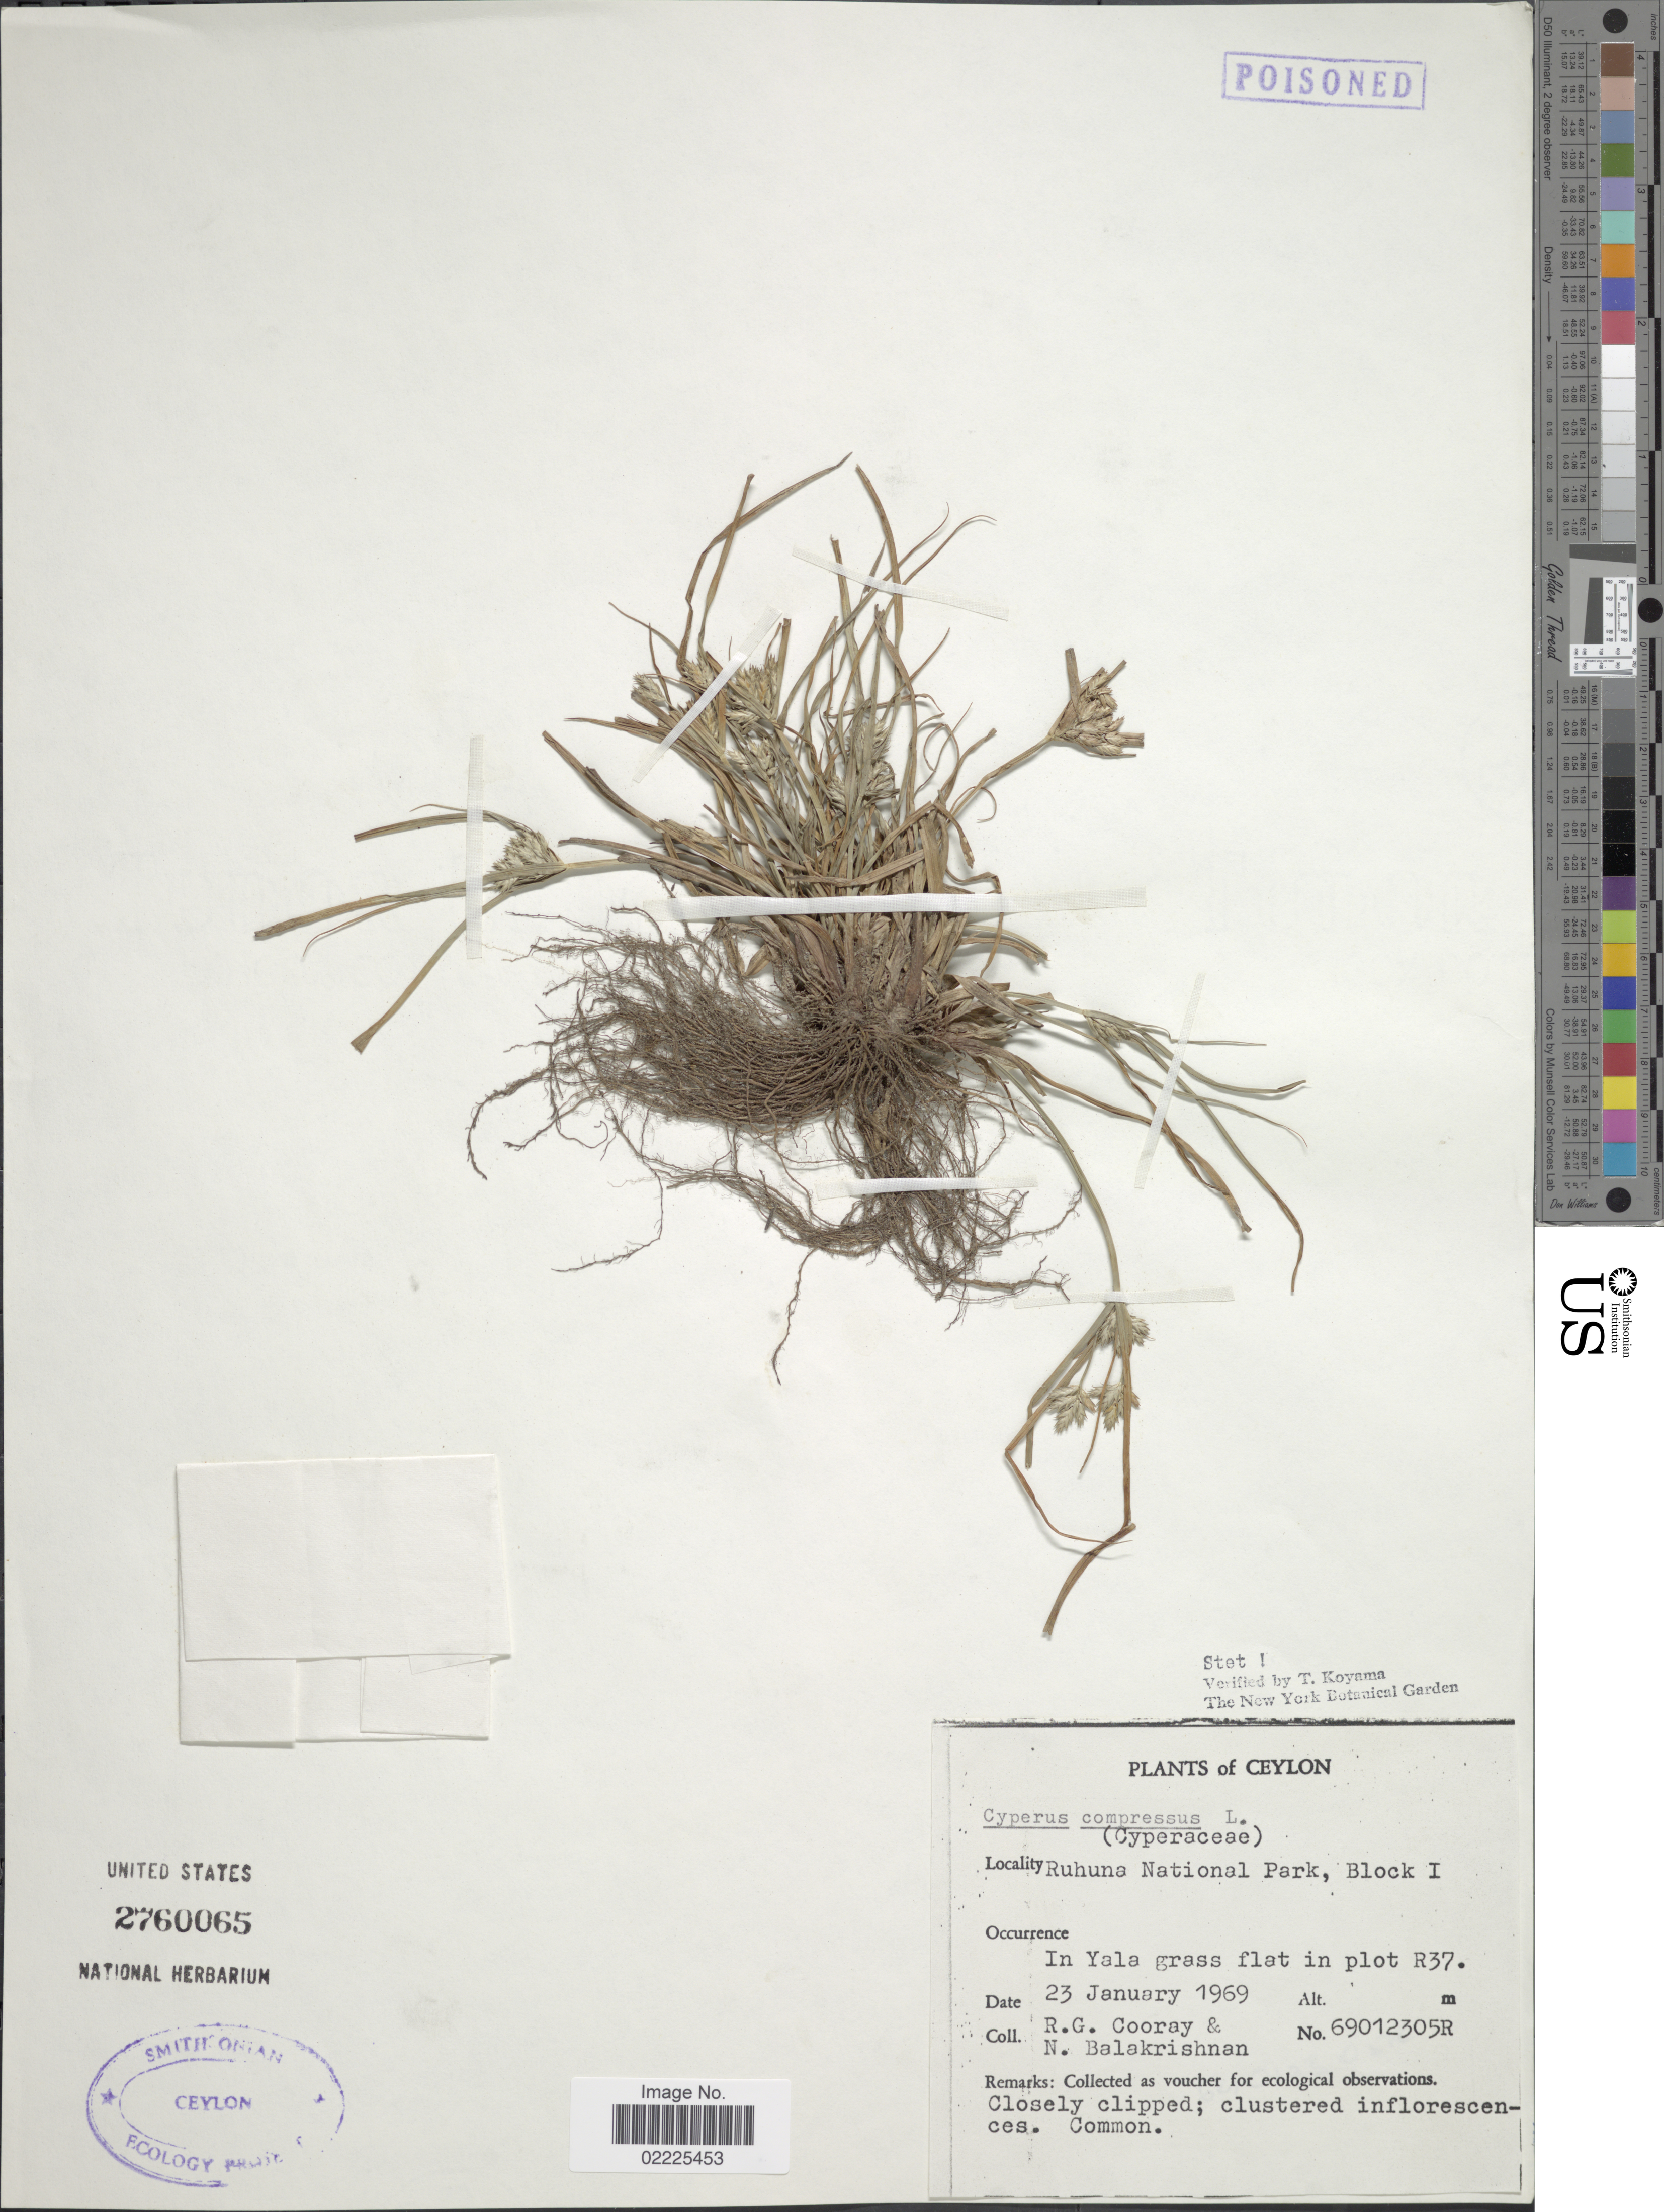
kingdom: Plantae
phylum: Tracheophyta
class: Liliopsida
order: Poales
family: Cyperaceae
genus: Cyperus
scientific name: Cyperus compressus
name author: L.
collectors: R. Cooray & N. Balakrishnan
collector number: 69012305R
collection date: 1969-01-23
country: Sri Lanka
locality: Ceylon, Ruhuna National Park, Block I, In Yala grass flat in plot R37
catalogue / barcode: US 2760065